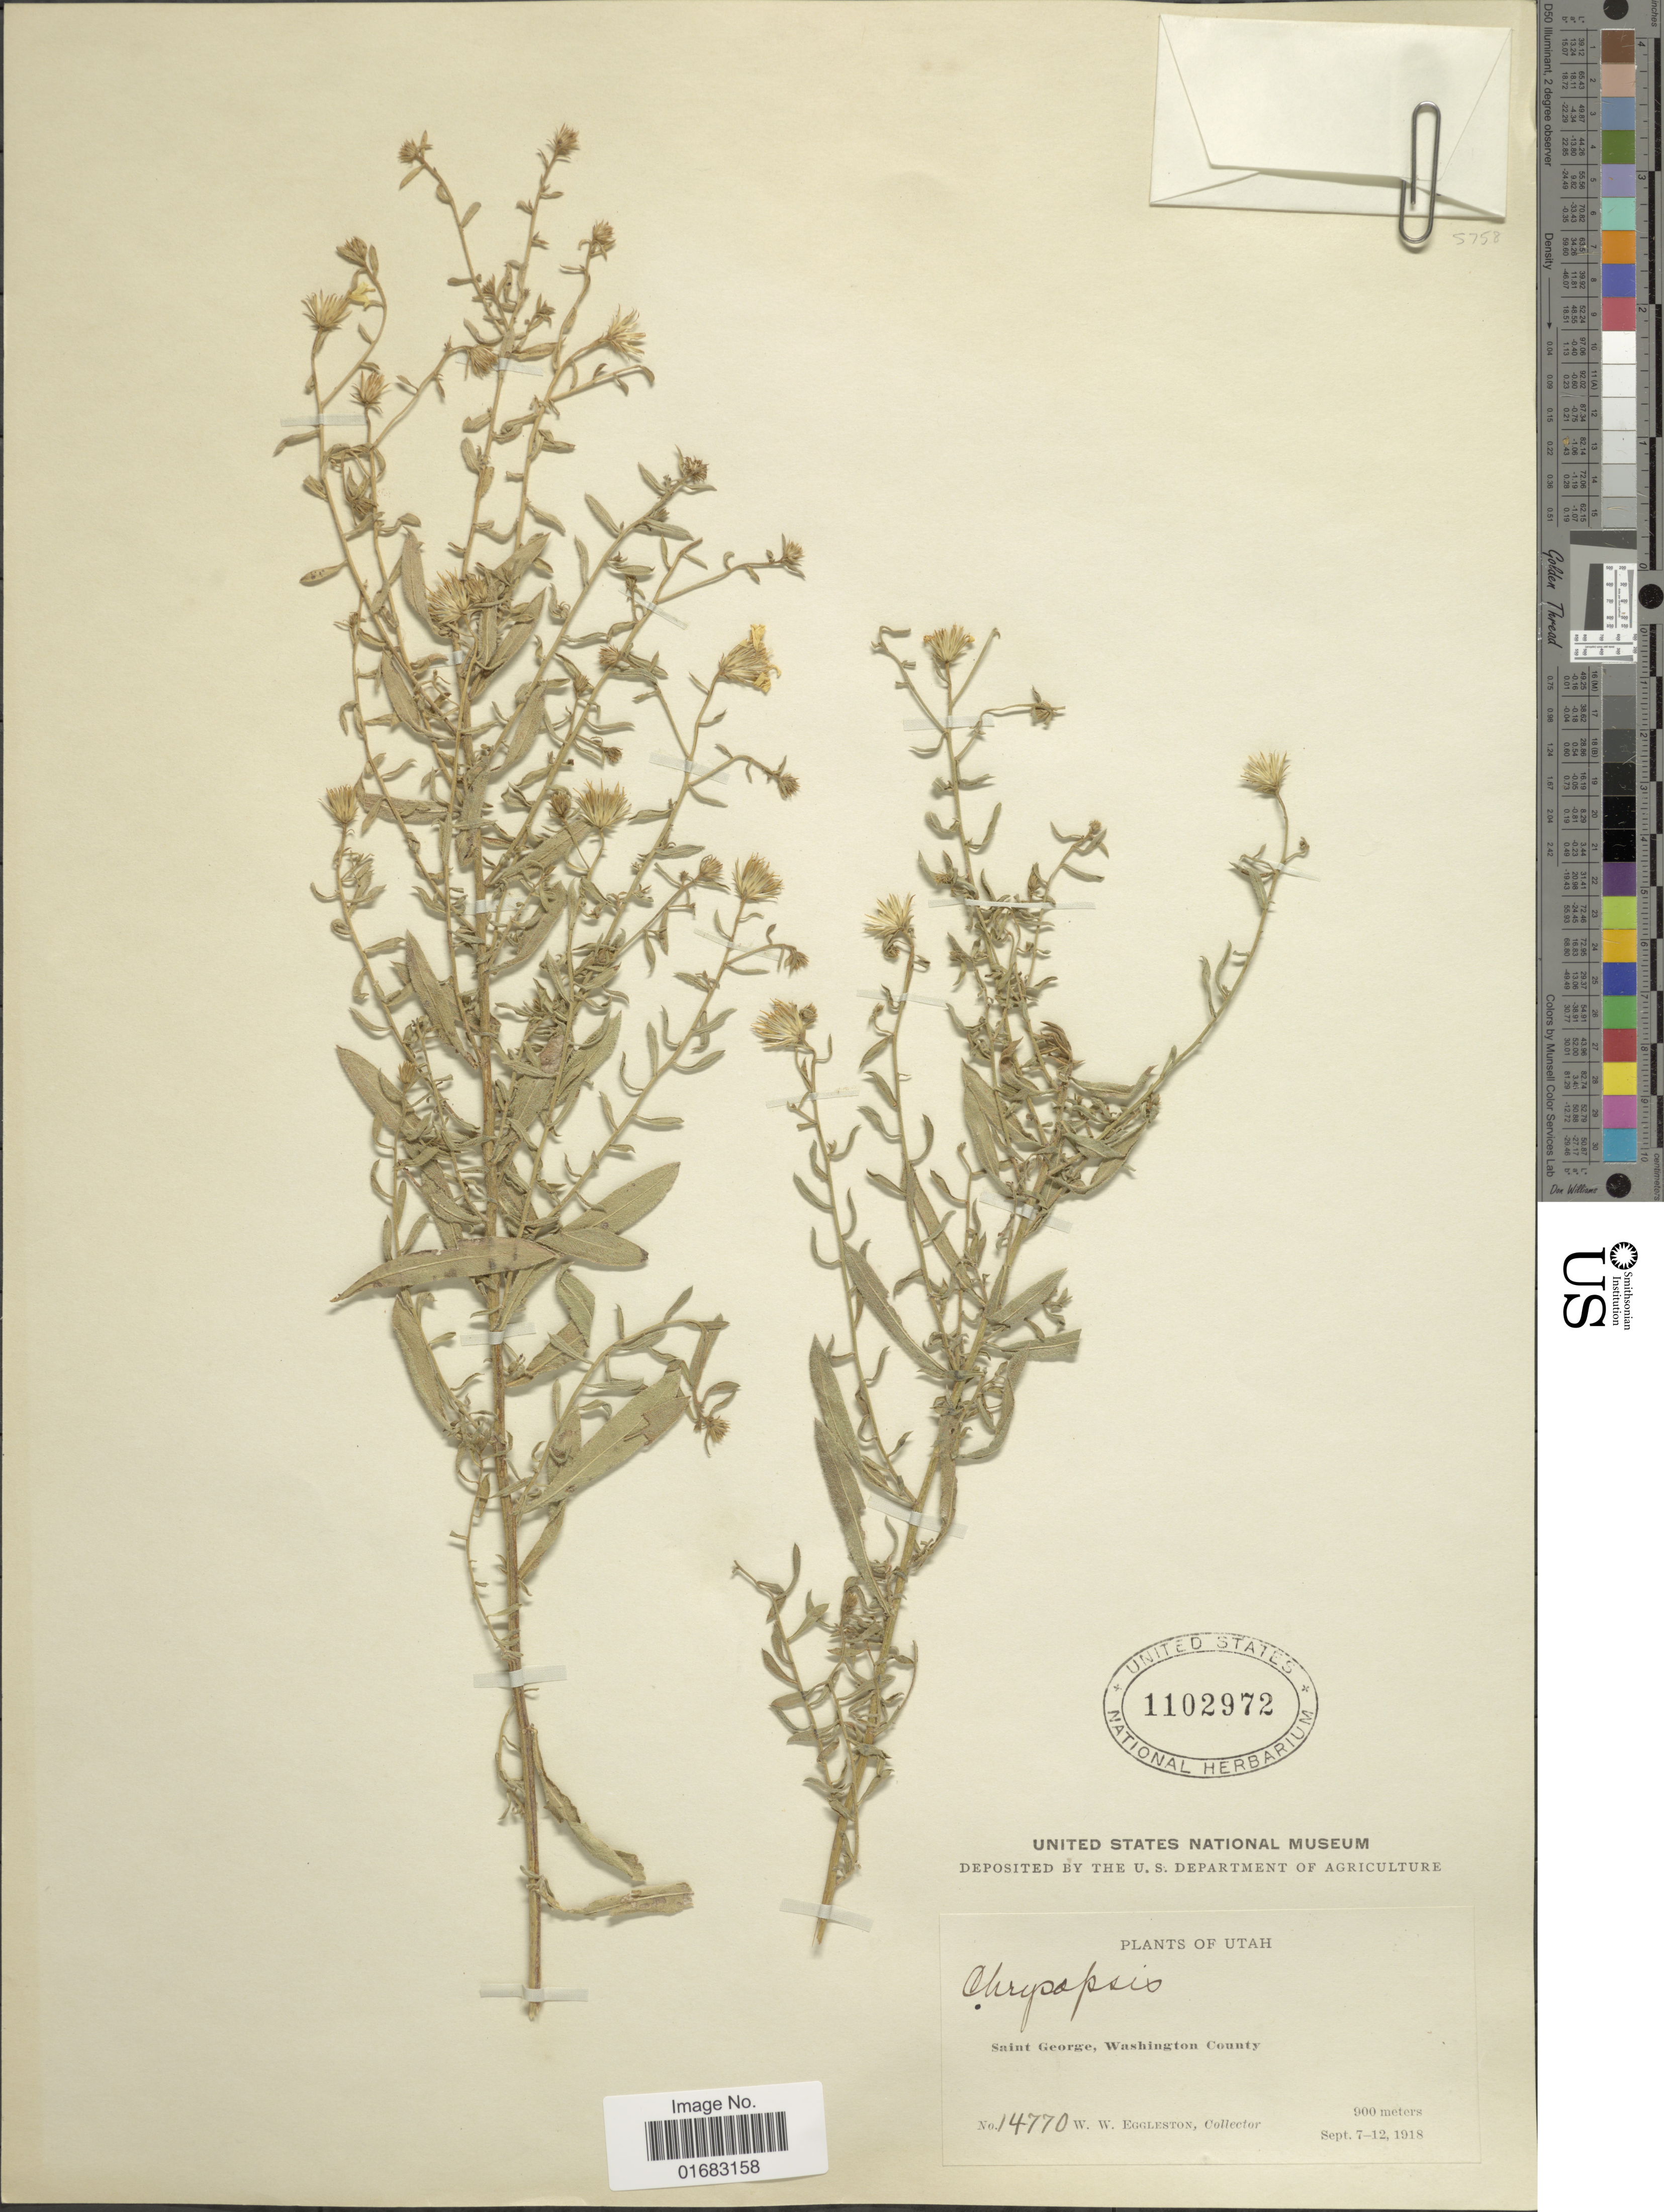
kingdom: Plantae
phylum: Tracheophyta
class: Magnoliopsida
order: Asterales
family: Asteraceae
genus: Heterotheca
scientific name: Heterotheca sp.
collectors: W. W. Eggleston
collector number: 14770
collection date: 1918-09-07/1918-09-12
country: United States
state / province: Utah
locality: Utah. Saint George, Washington County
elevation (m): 900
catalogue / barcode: US 1102972